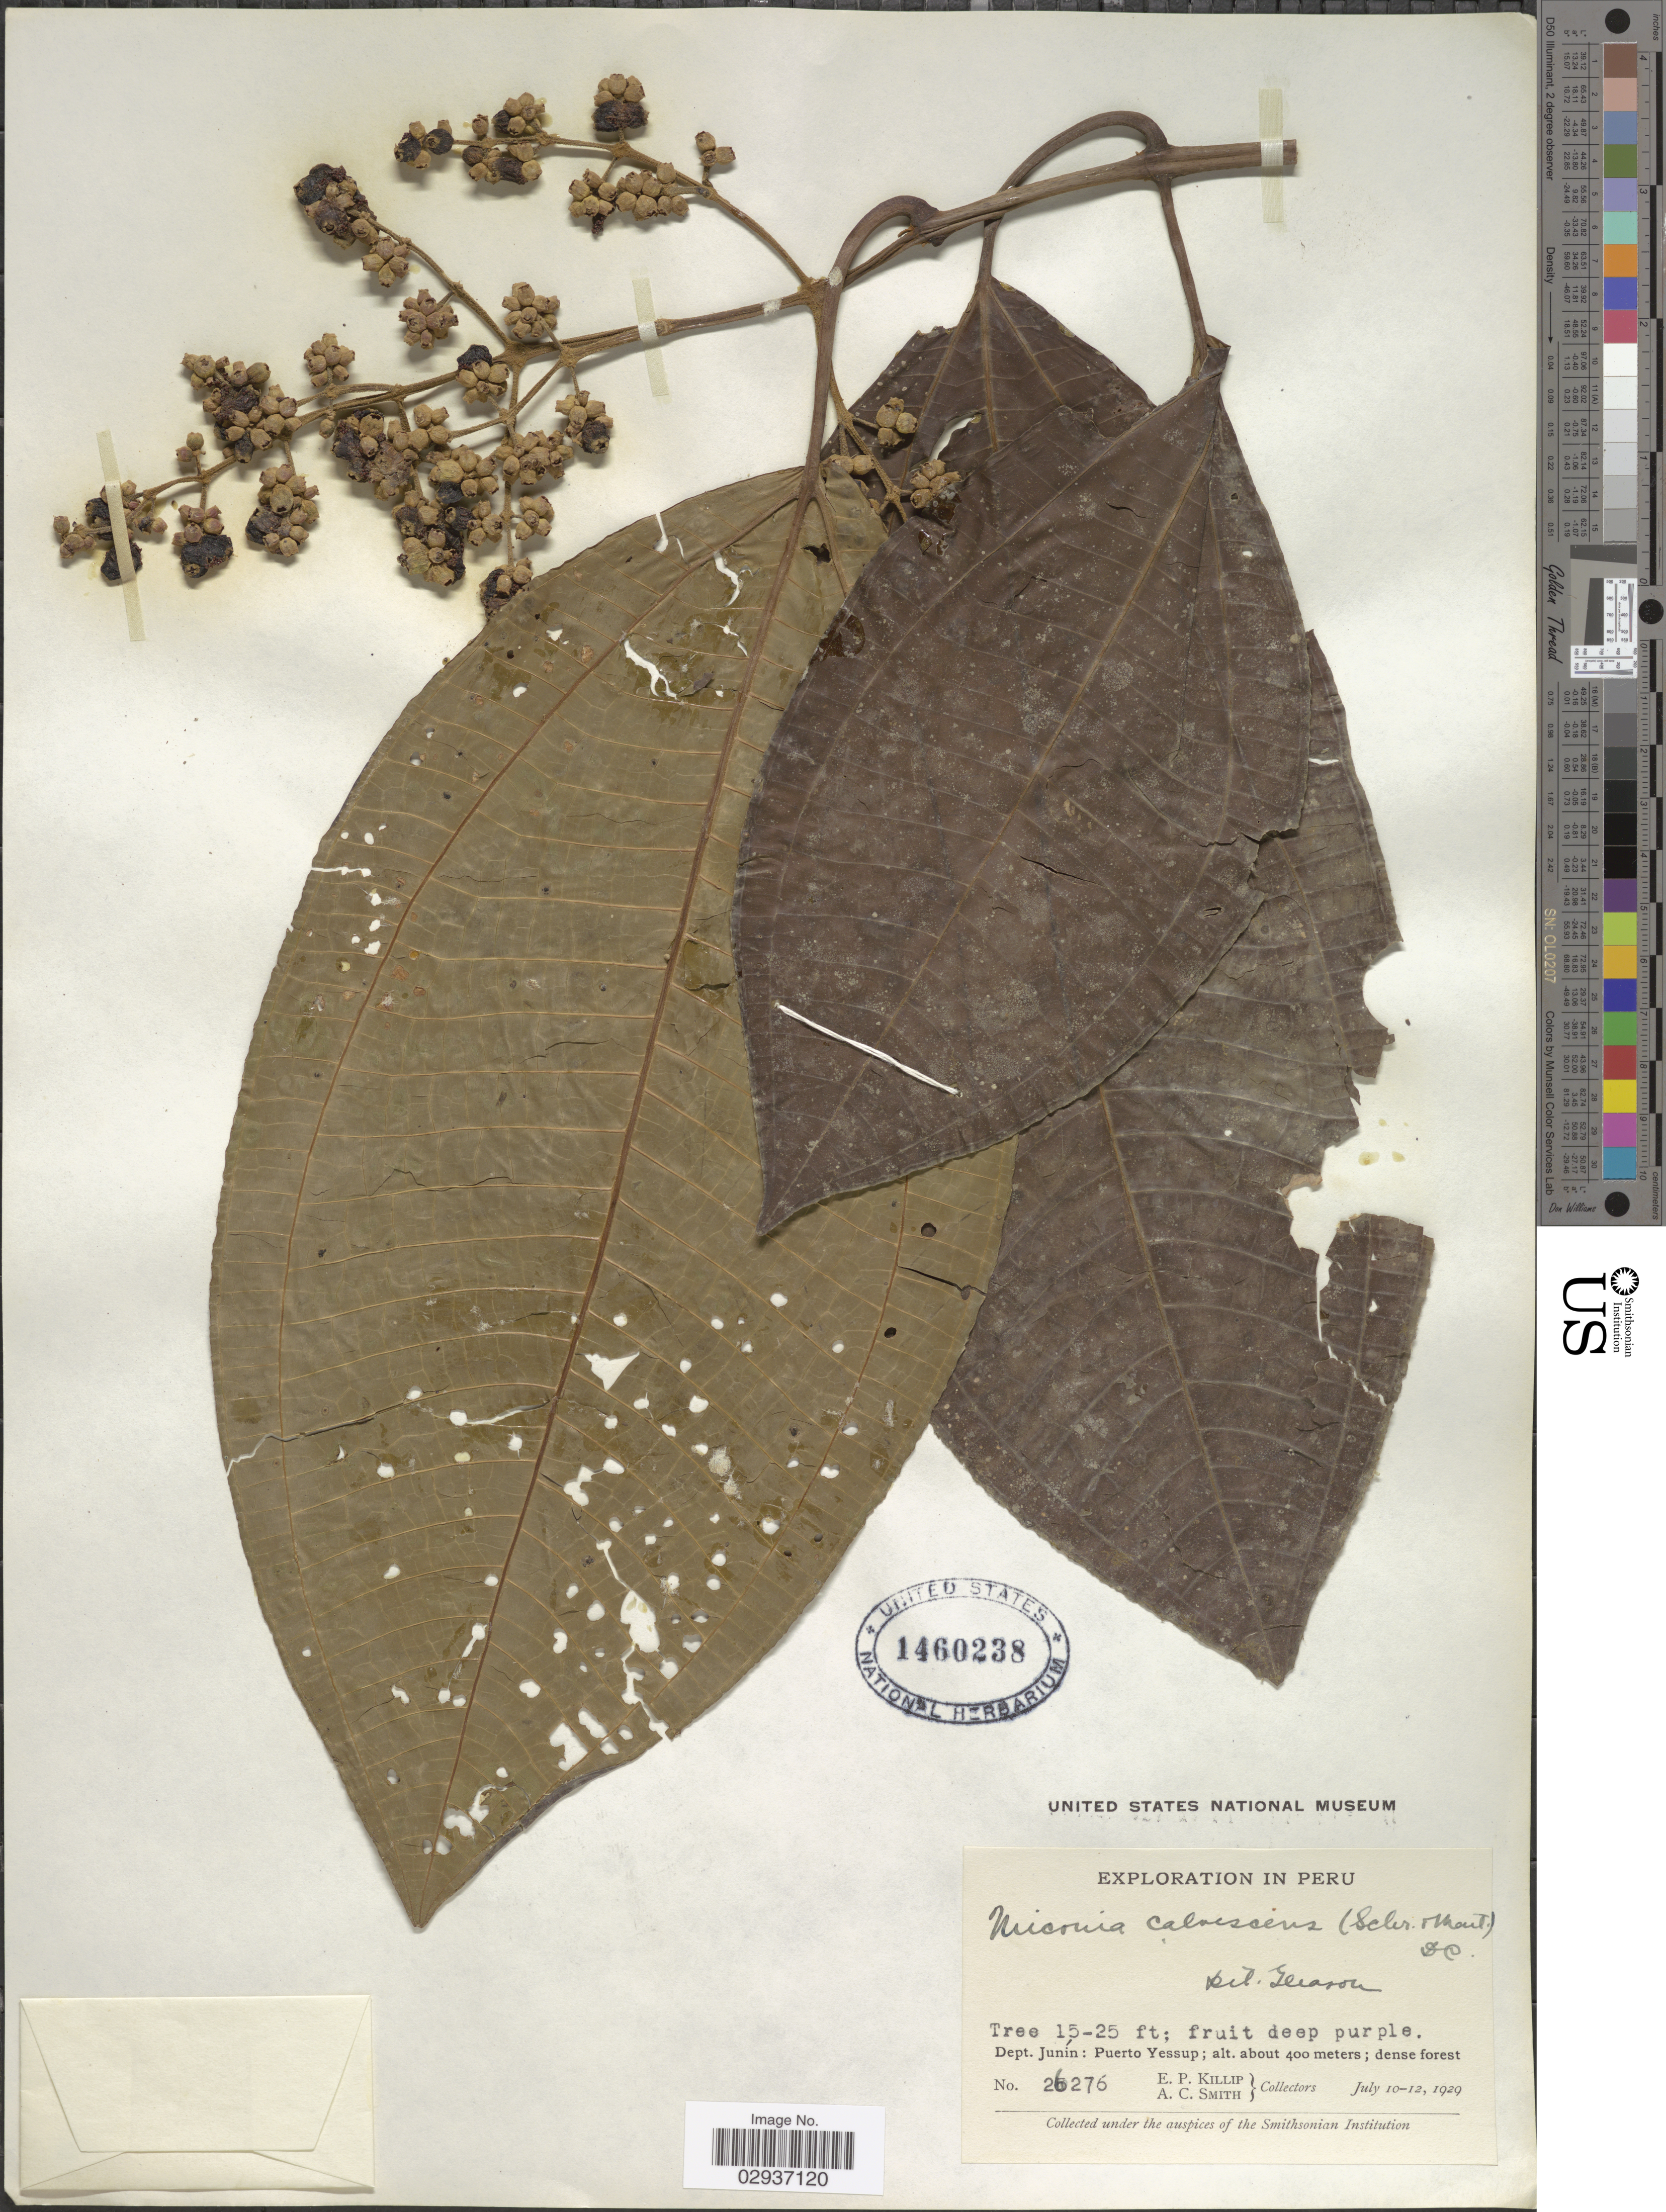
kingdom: Plantae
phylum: Tracheophyta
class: Magnoliopsida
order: Myrtales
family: Melastomataceae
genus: Miconia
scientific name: Miconia calvescens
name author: DC.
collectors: E. P. Killip & A. C. Smith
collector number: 26276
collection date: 1929-07-10/1929-07-12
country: Peru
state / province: Junín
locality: Dept. Junín: Puerto Yessup.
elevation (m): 400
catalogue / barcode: US 1460238